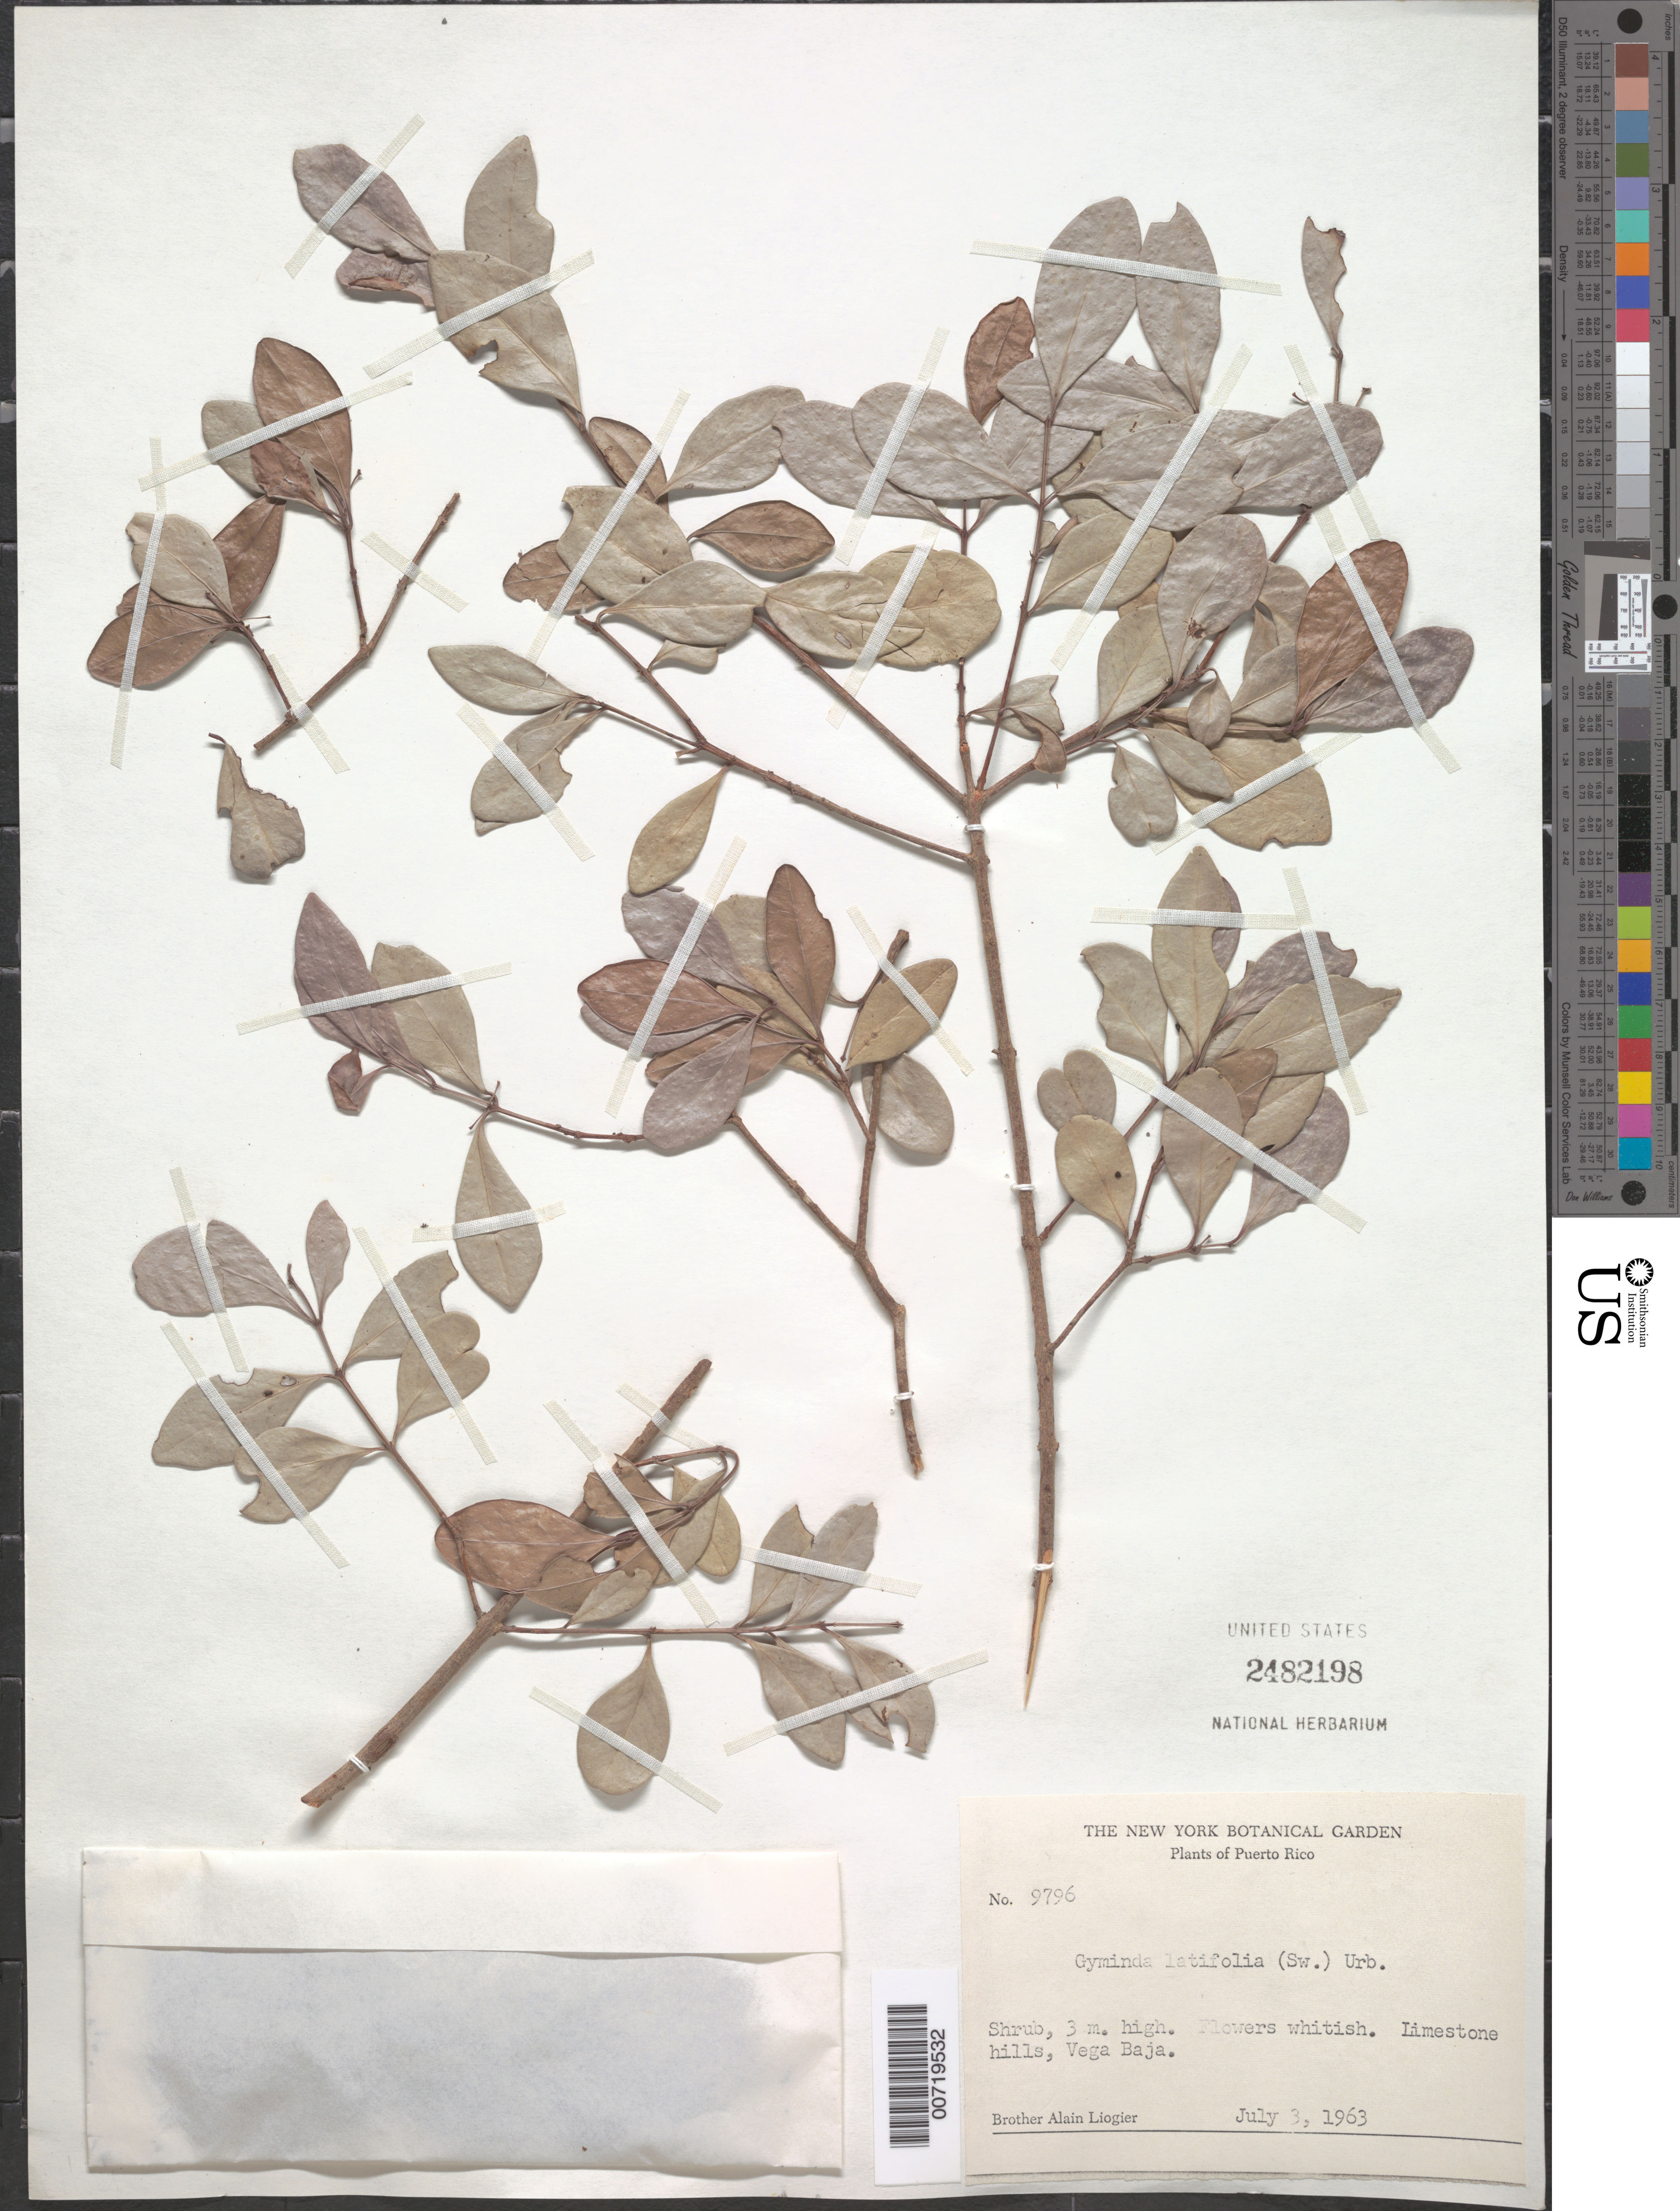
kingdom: Plantae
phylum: Tracheophyta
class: Magnoliopsida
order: Celastrales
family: Celastraceae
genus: Gyminda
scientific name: Gyminda latifolia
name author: (Sw.) Urb.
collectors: A. H. Liogier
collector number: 9796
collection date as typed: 03 Jul 1963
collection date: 1963-07-03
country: Puerto Rico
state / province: Vega Baja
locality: Vega Baja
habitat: Limestone hills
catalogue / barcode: US 2482198